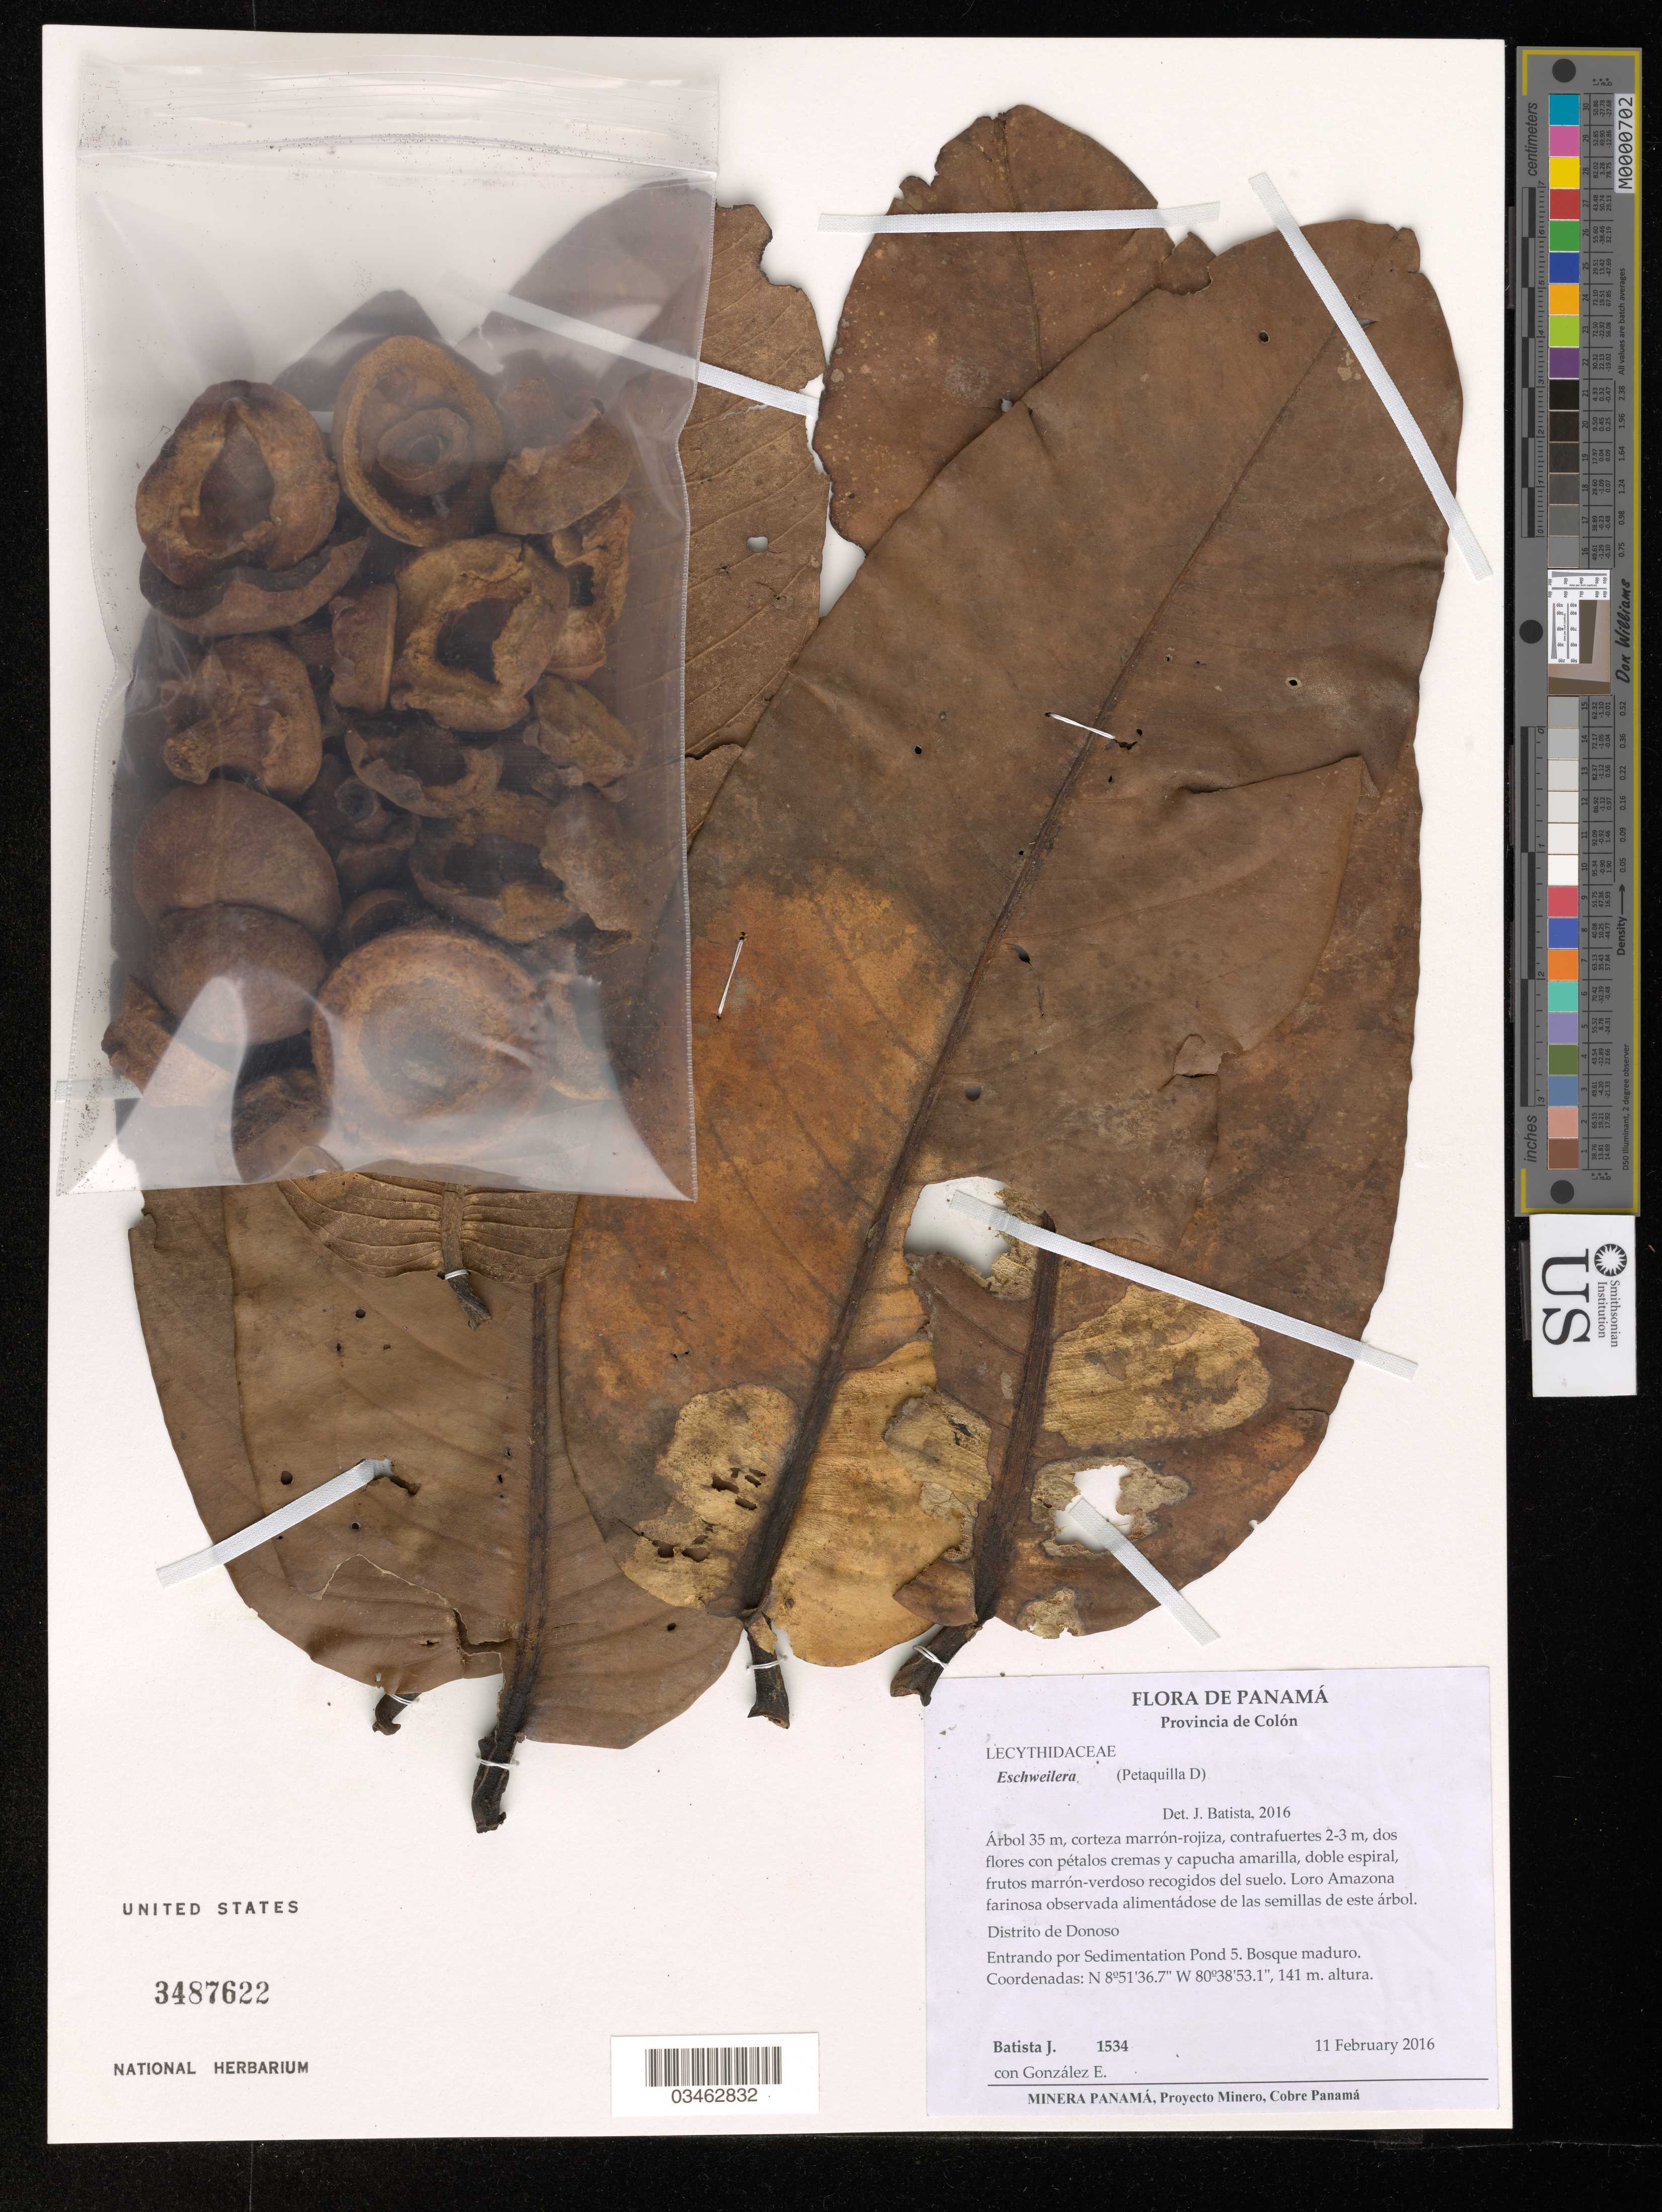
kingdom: Plantae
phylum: Tracheophyta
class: Magnoliopsida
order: Ericales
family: Lecythidaceae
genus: Eschweilera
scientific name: Eschweilera sp.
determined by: Batista, J.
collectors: J. Batista & E. Gonzalez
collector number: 1534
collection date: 2016-02-11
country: Panama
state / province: Colón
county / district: Donoso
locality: Distrito de Donoso, Entrado por Sedimentation Pond 5.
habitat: Bosque maduro.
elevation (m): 141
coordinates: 8 51 36.7 N, 80 38 53.1 W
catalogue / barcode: US 3487622